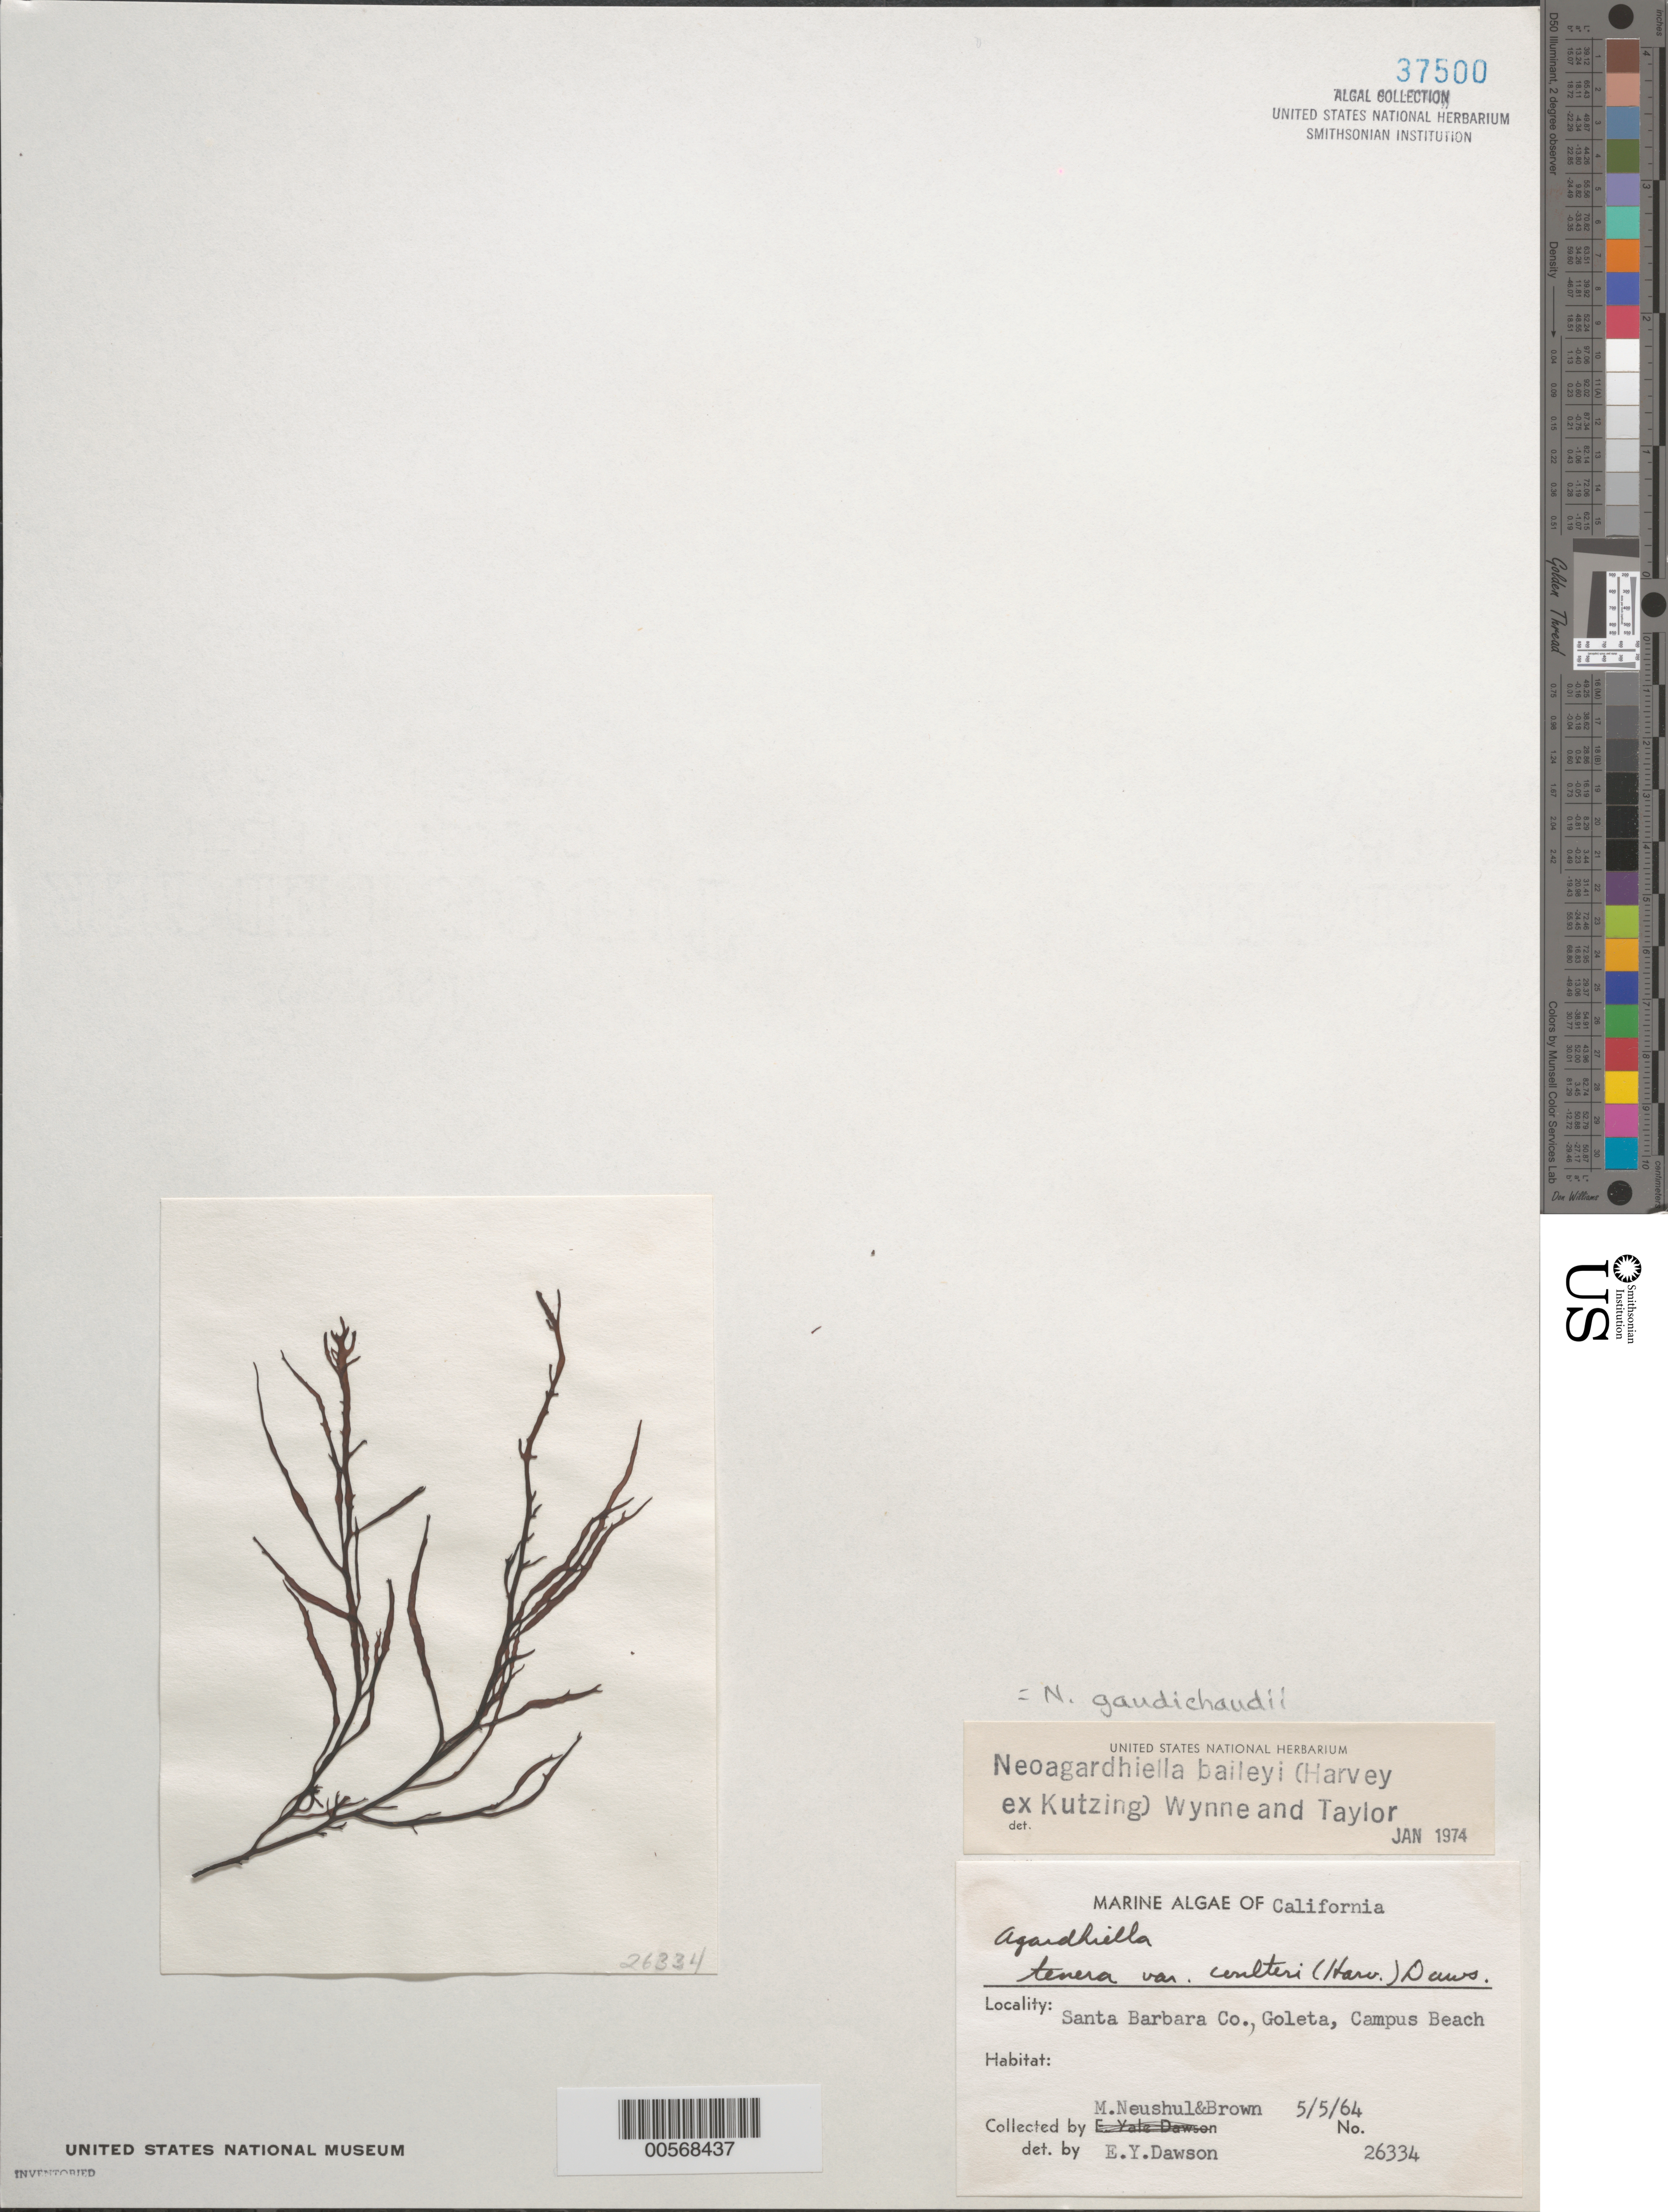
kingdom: Plantae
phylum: Rhodophyta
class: Florideophyceae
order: Gigartinales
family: Solieriaceae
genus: Sarcodiotheca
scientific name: Sarcodiotheca gaudichaudii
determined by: Algae name updating Project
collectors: M. Neushul & D. Brown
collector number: EYD 26334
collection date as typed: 05 May 1964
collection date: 1964-05-05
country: United States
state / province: California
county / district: Santa Barbara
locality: Campus Beach, Goleta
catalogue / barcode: US 37500